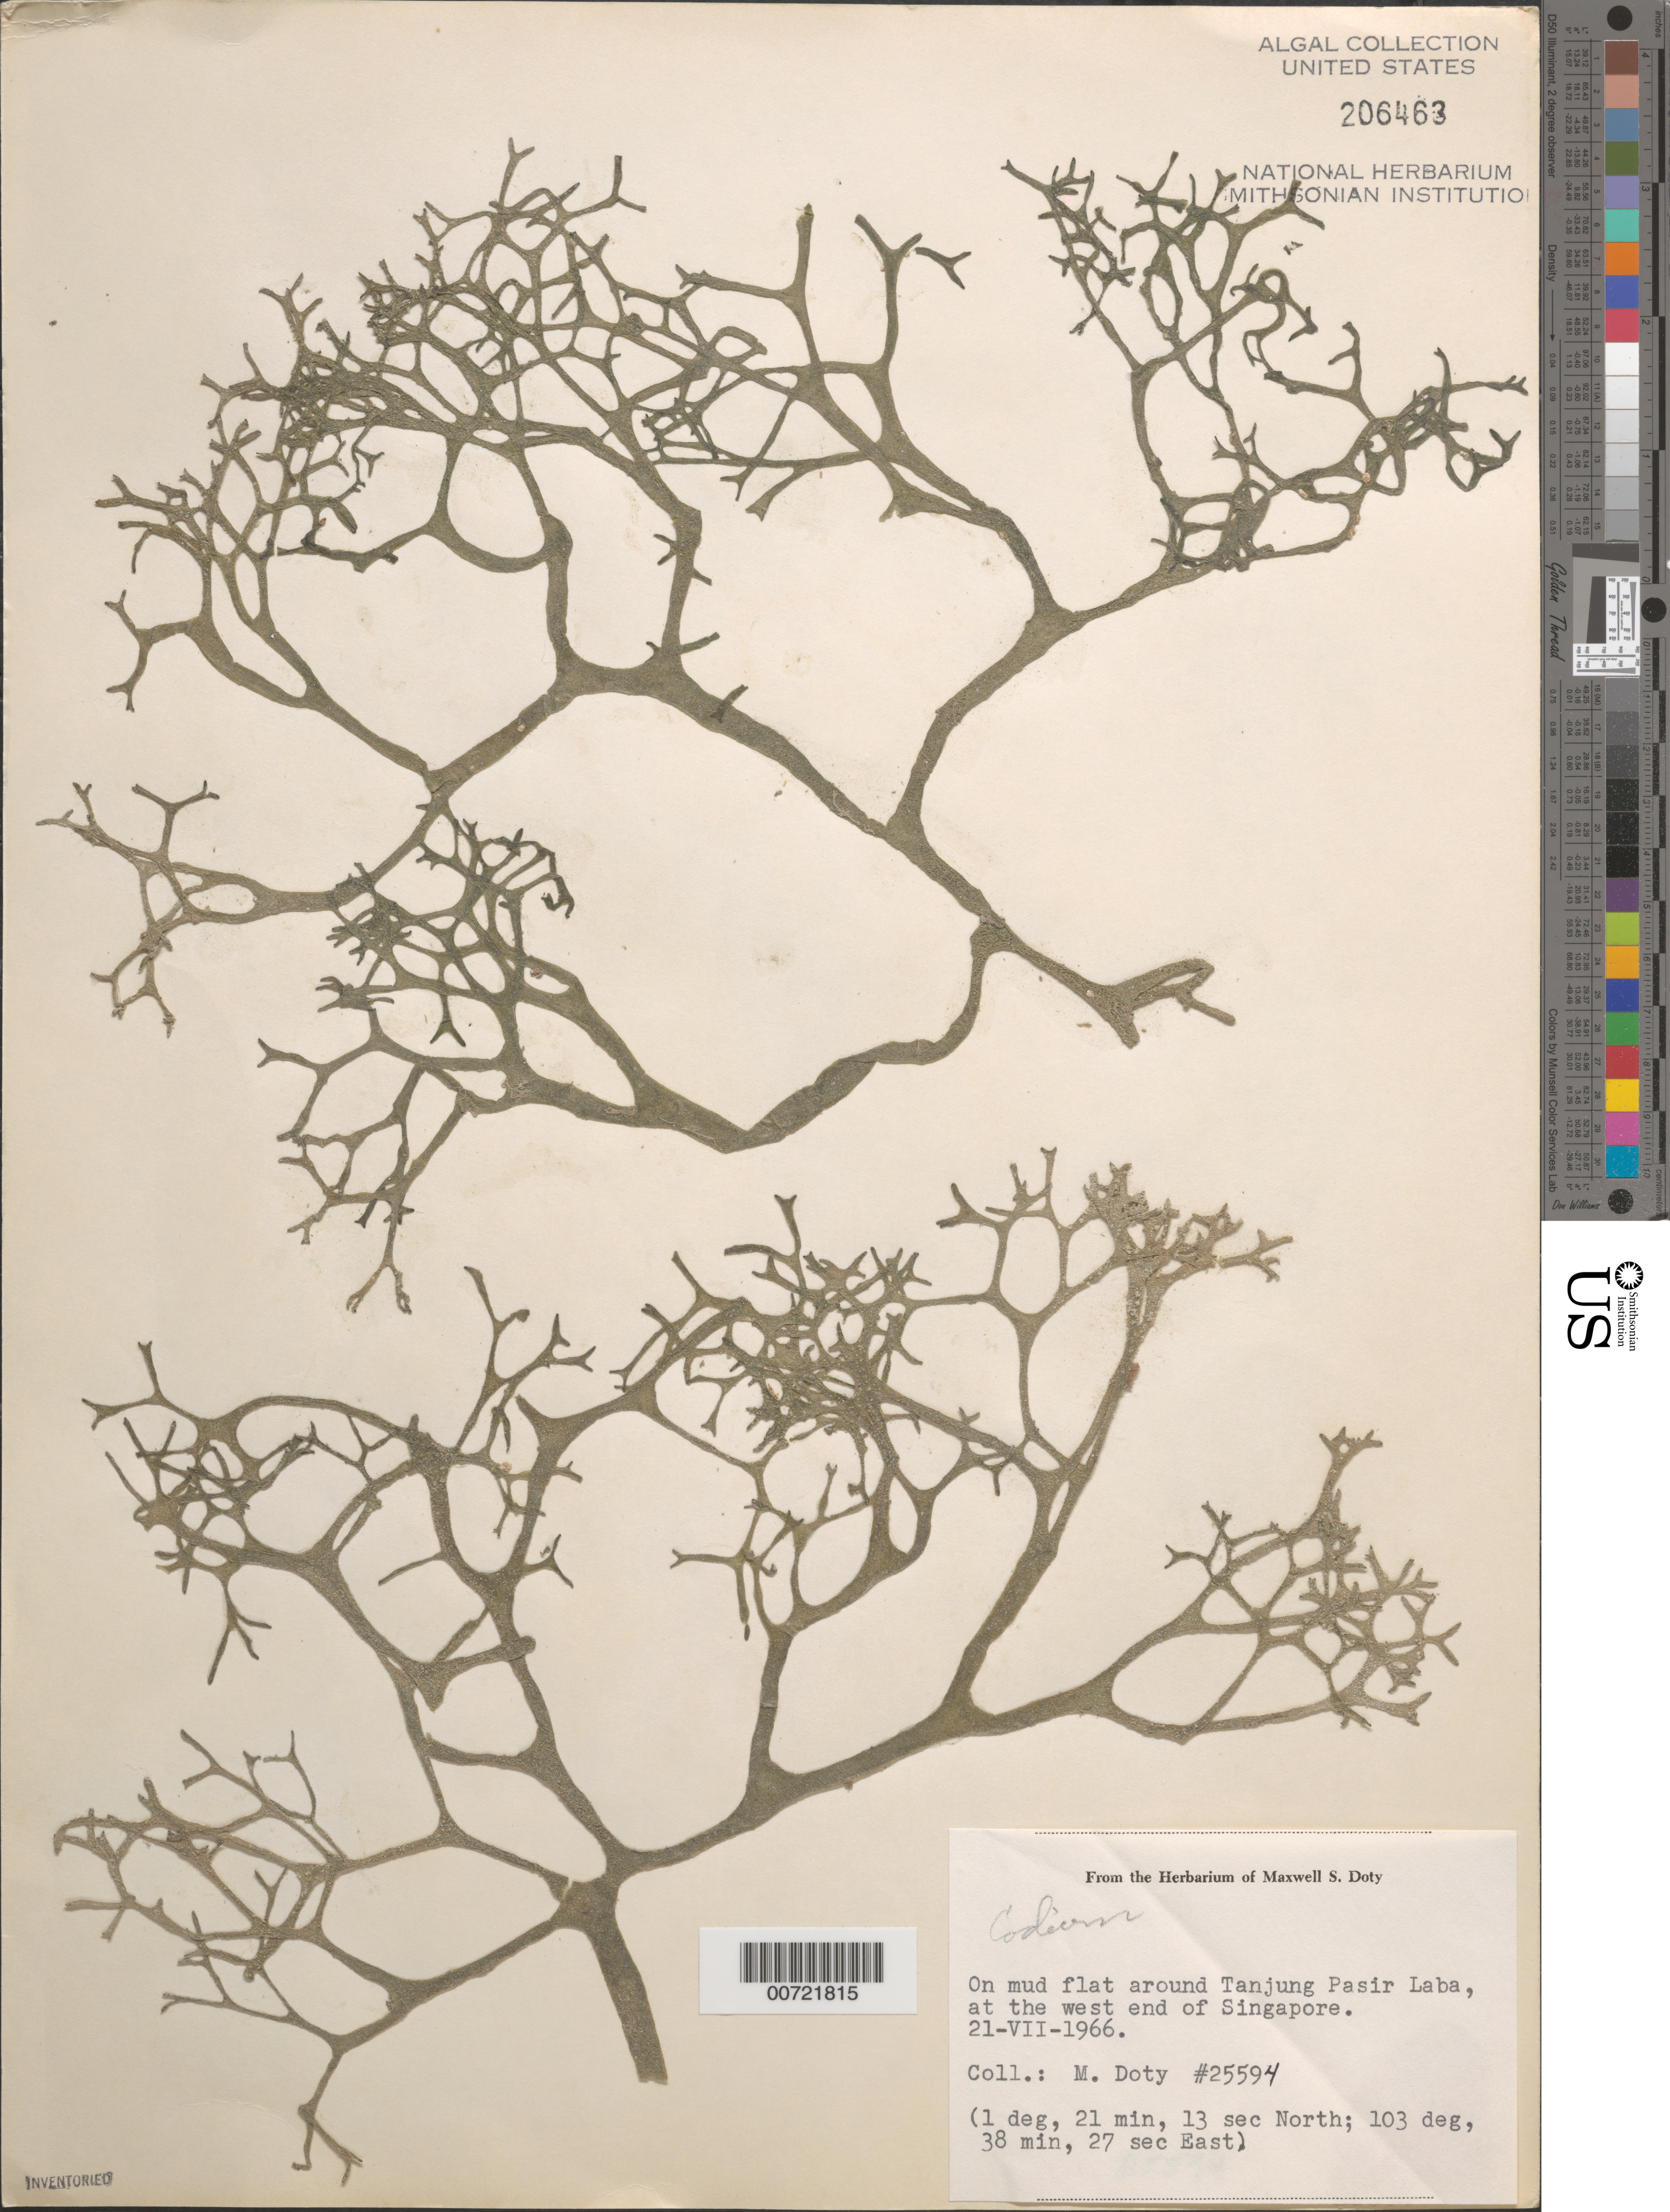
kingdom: Plantae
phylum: Chlorophyta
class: Ulvophyceae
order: Bryopsidales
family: Codiaceae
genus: Codium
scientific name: Codium sp.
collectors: M. S. Doty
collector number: MSD 25594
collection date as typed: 21 Jul 1966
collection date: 1966-07-21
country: Singapore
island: Singapore Island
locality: Tanjung Pasir Laba, west end, Singapore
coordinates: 1 deg. 21 min. 13 sec. North, 103 deg. 38 min. 27 sec. East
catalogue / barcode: US 206463